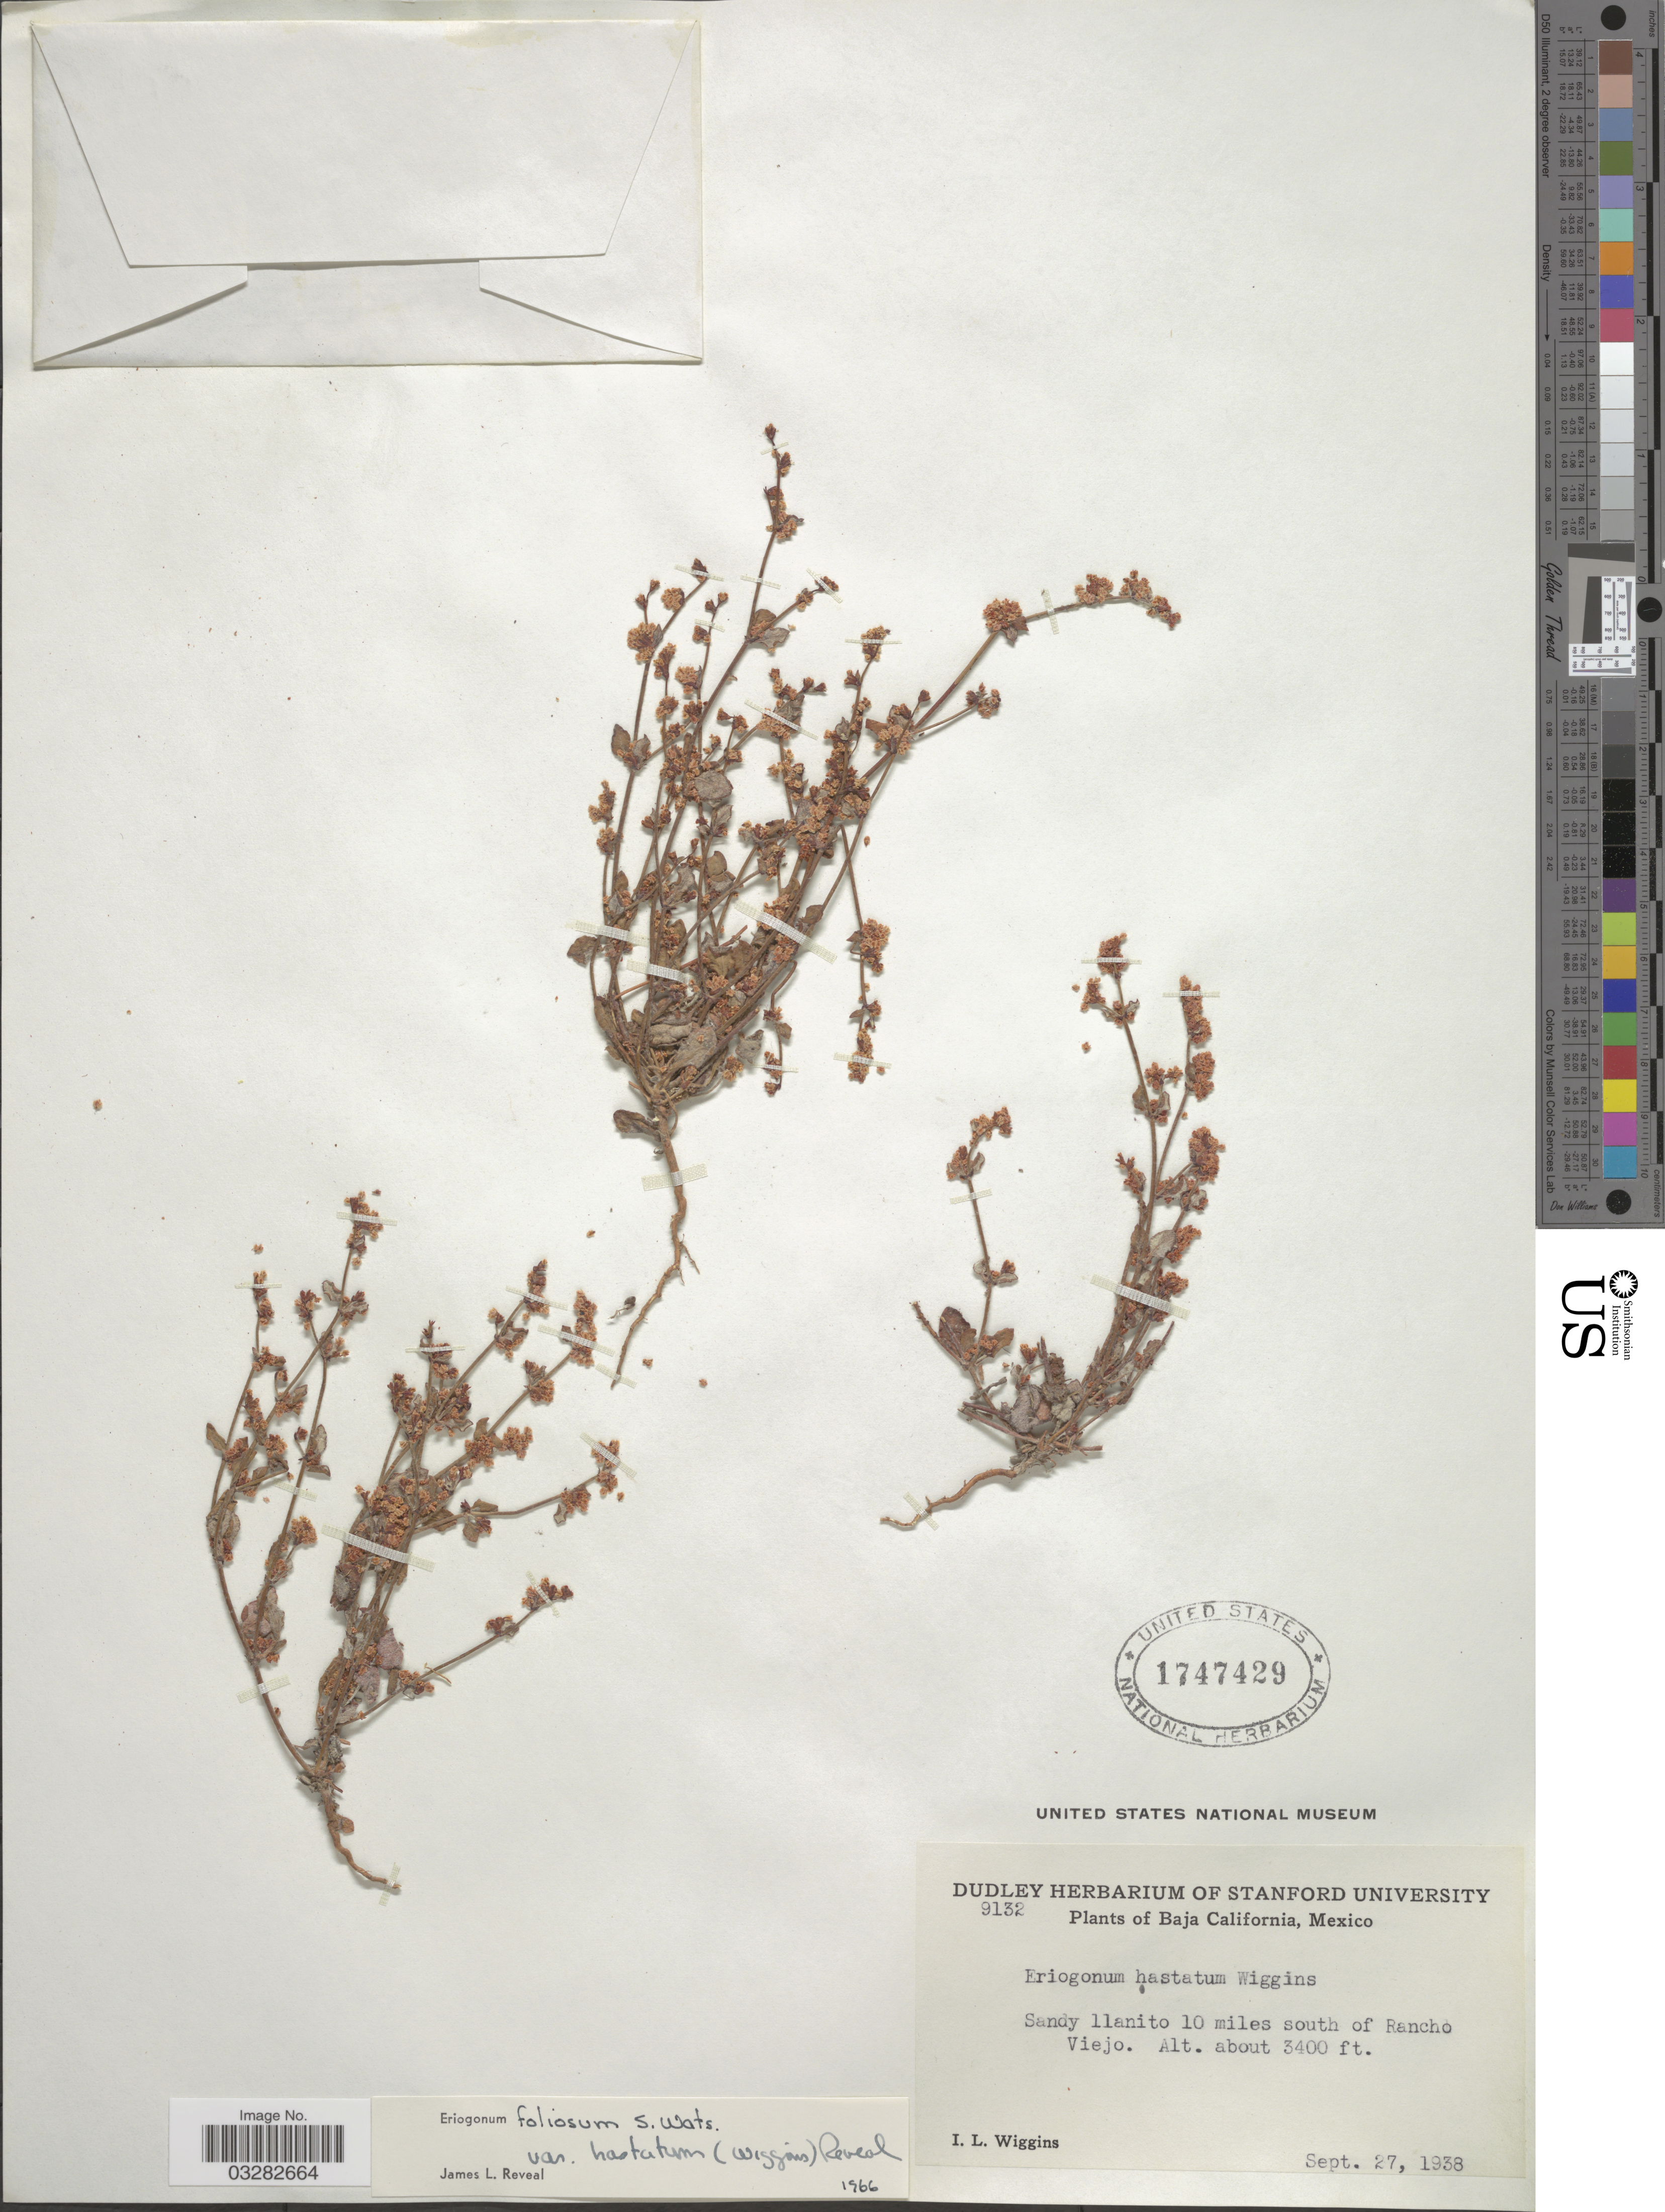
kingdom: Plantae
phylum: Tracheophyta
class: Magnoliopsida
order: Caryophyllales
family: Polygonaceae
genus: Eriogonum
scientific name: Eriogonum hastatum Wiggins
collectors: I. L. Wiggins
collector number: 9132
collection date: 1938-09-27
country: Mexico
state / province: Baja California Norte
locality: Sandy llanito 10 miles south of Rancho Viejo.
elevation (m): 1036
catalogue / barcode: US 1747429